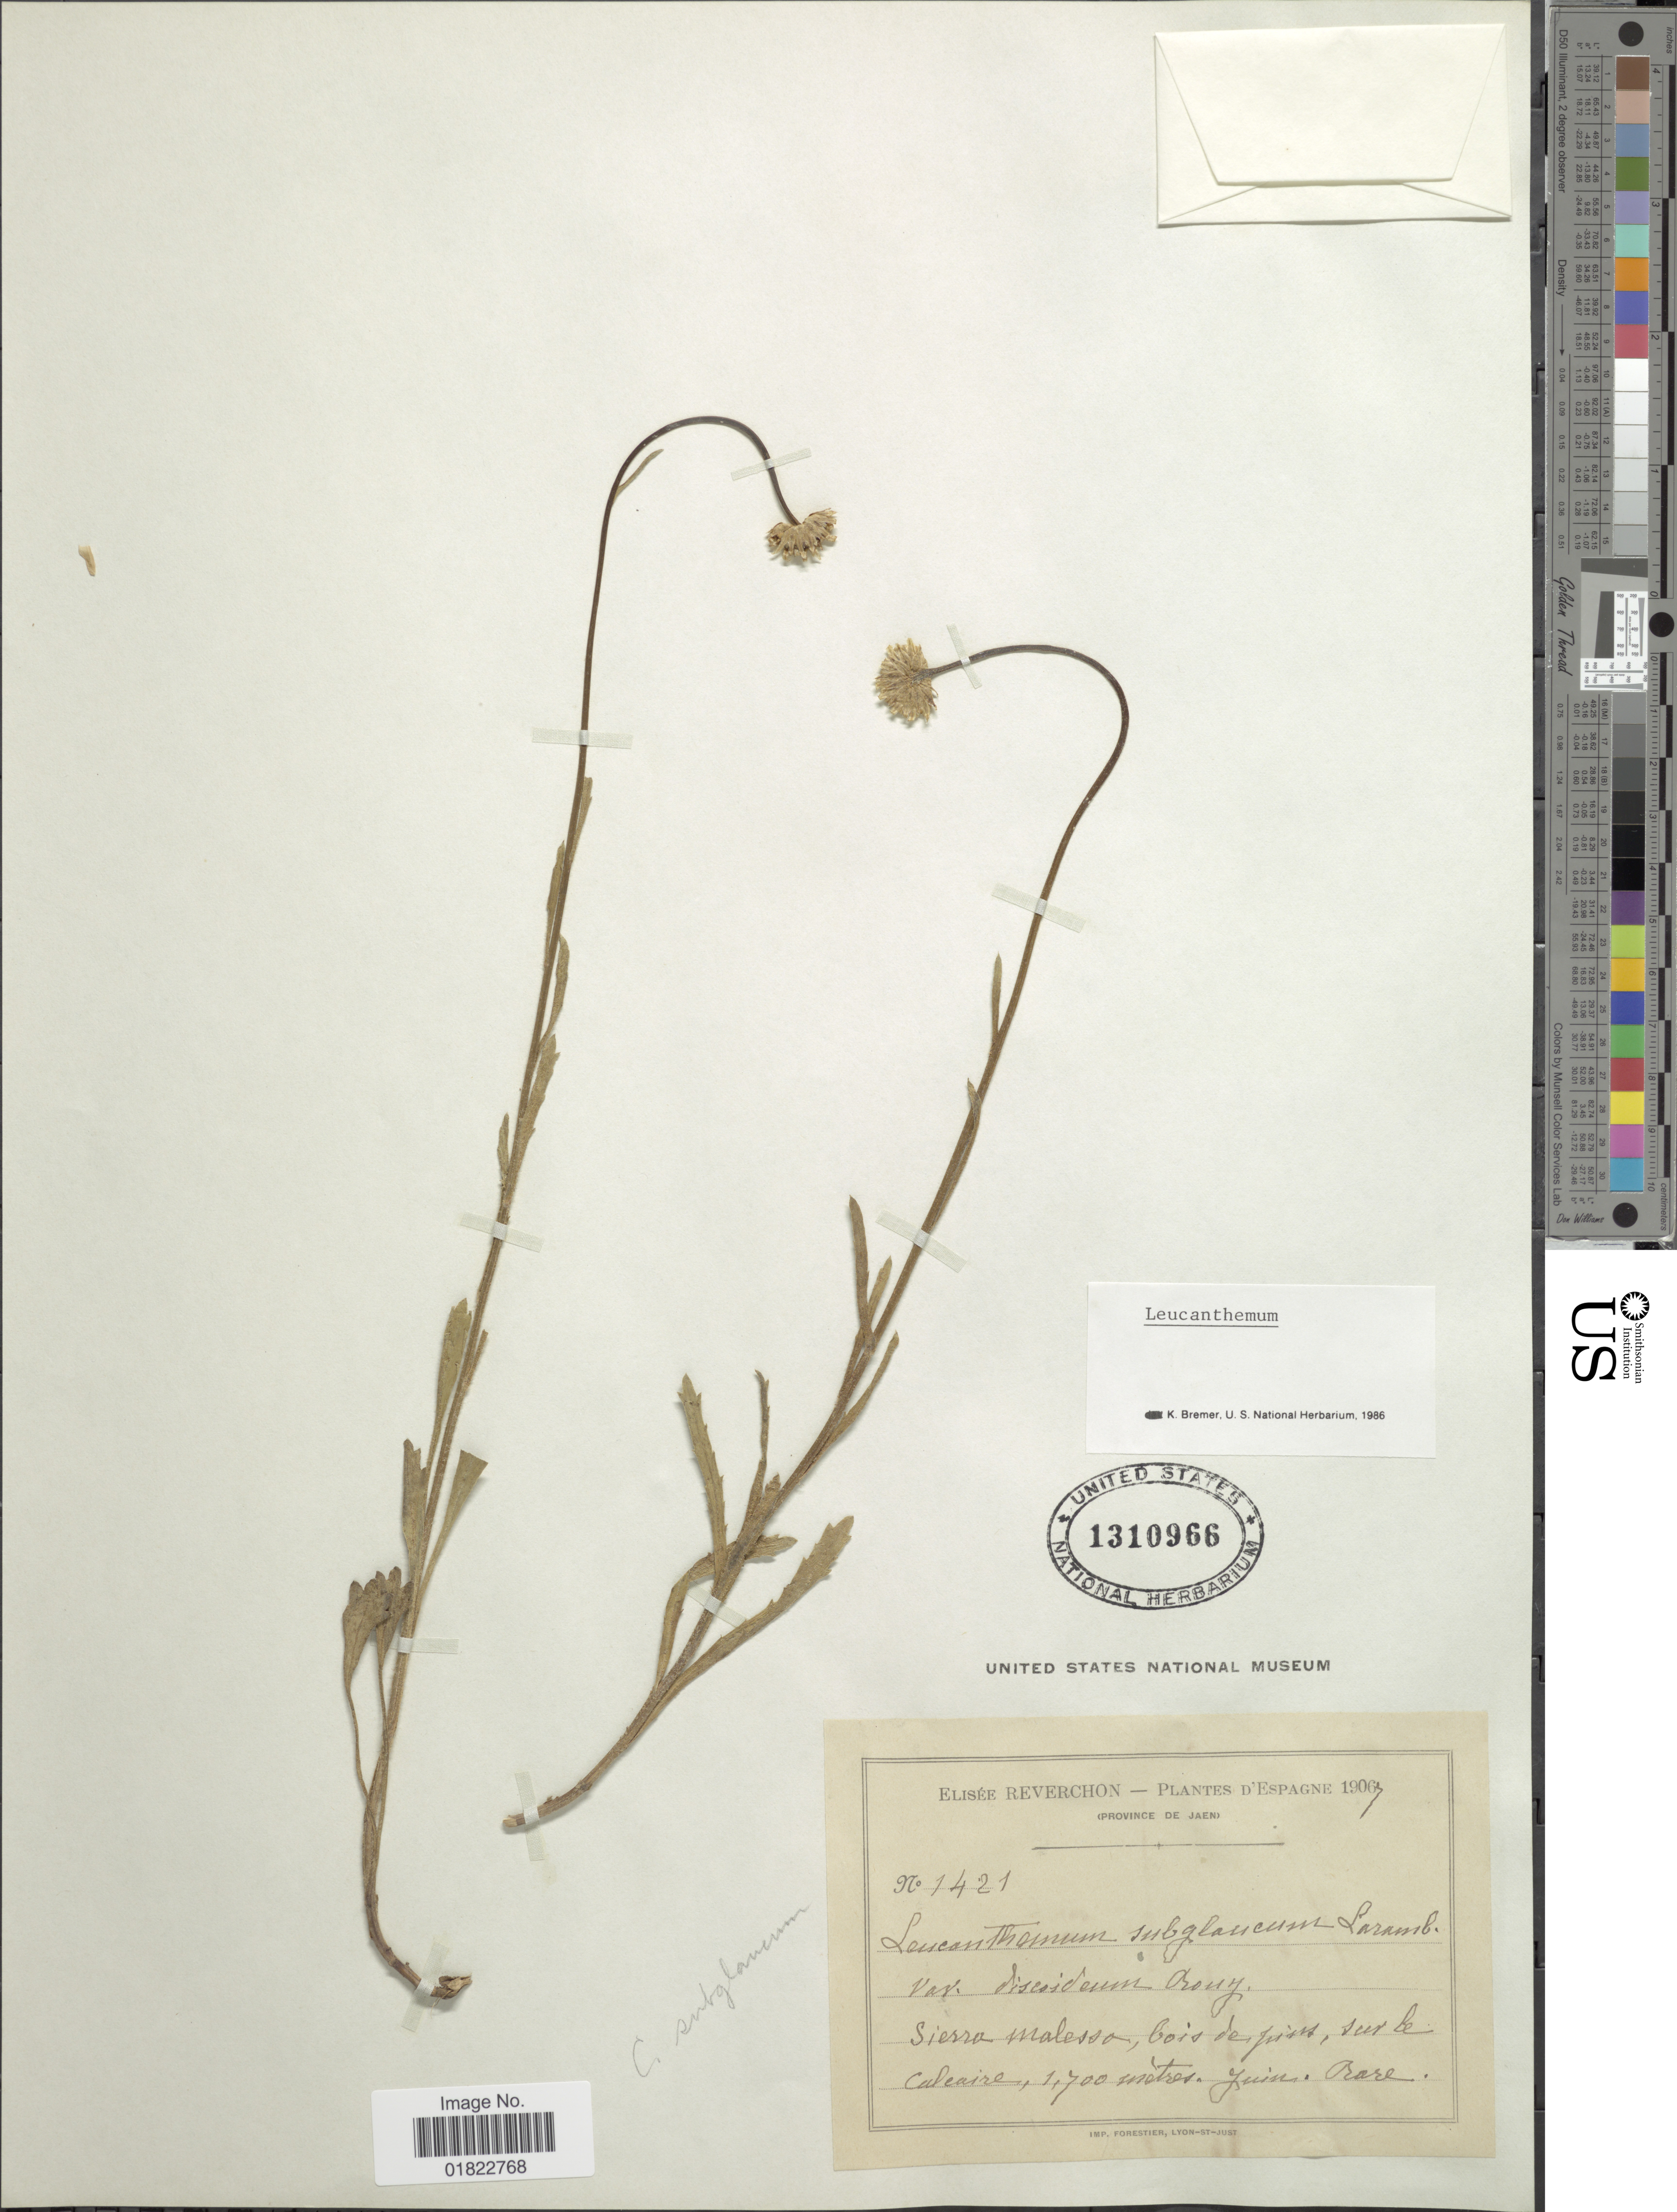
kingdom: Plantae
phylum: Tracheophyta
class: Magnoliopsida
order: Asterales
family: Asteraceae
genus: Leucanthemum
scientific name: Leucanthemum subglaucum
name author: de Laramb.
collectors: E. Reverchon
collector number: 1421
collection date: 1907-06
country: Spain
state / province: Andalucia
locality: Province de Jaen, Sierra Malessa, bois de pins, sur le calcaire. [Jaen province, Sierra Malessa, pine woods, on limestone.]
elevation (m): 1700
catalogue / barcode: US 1310966